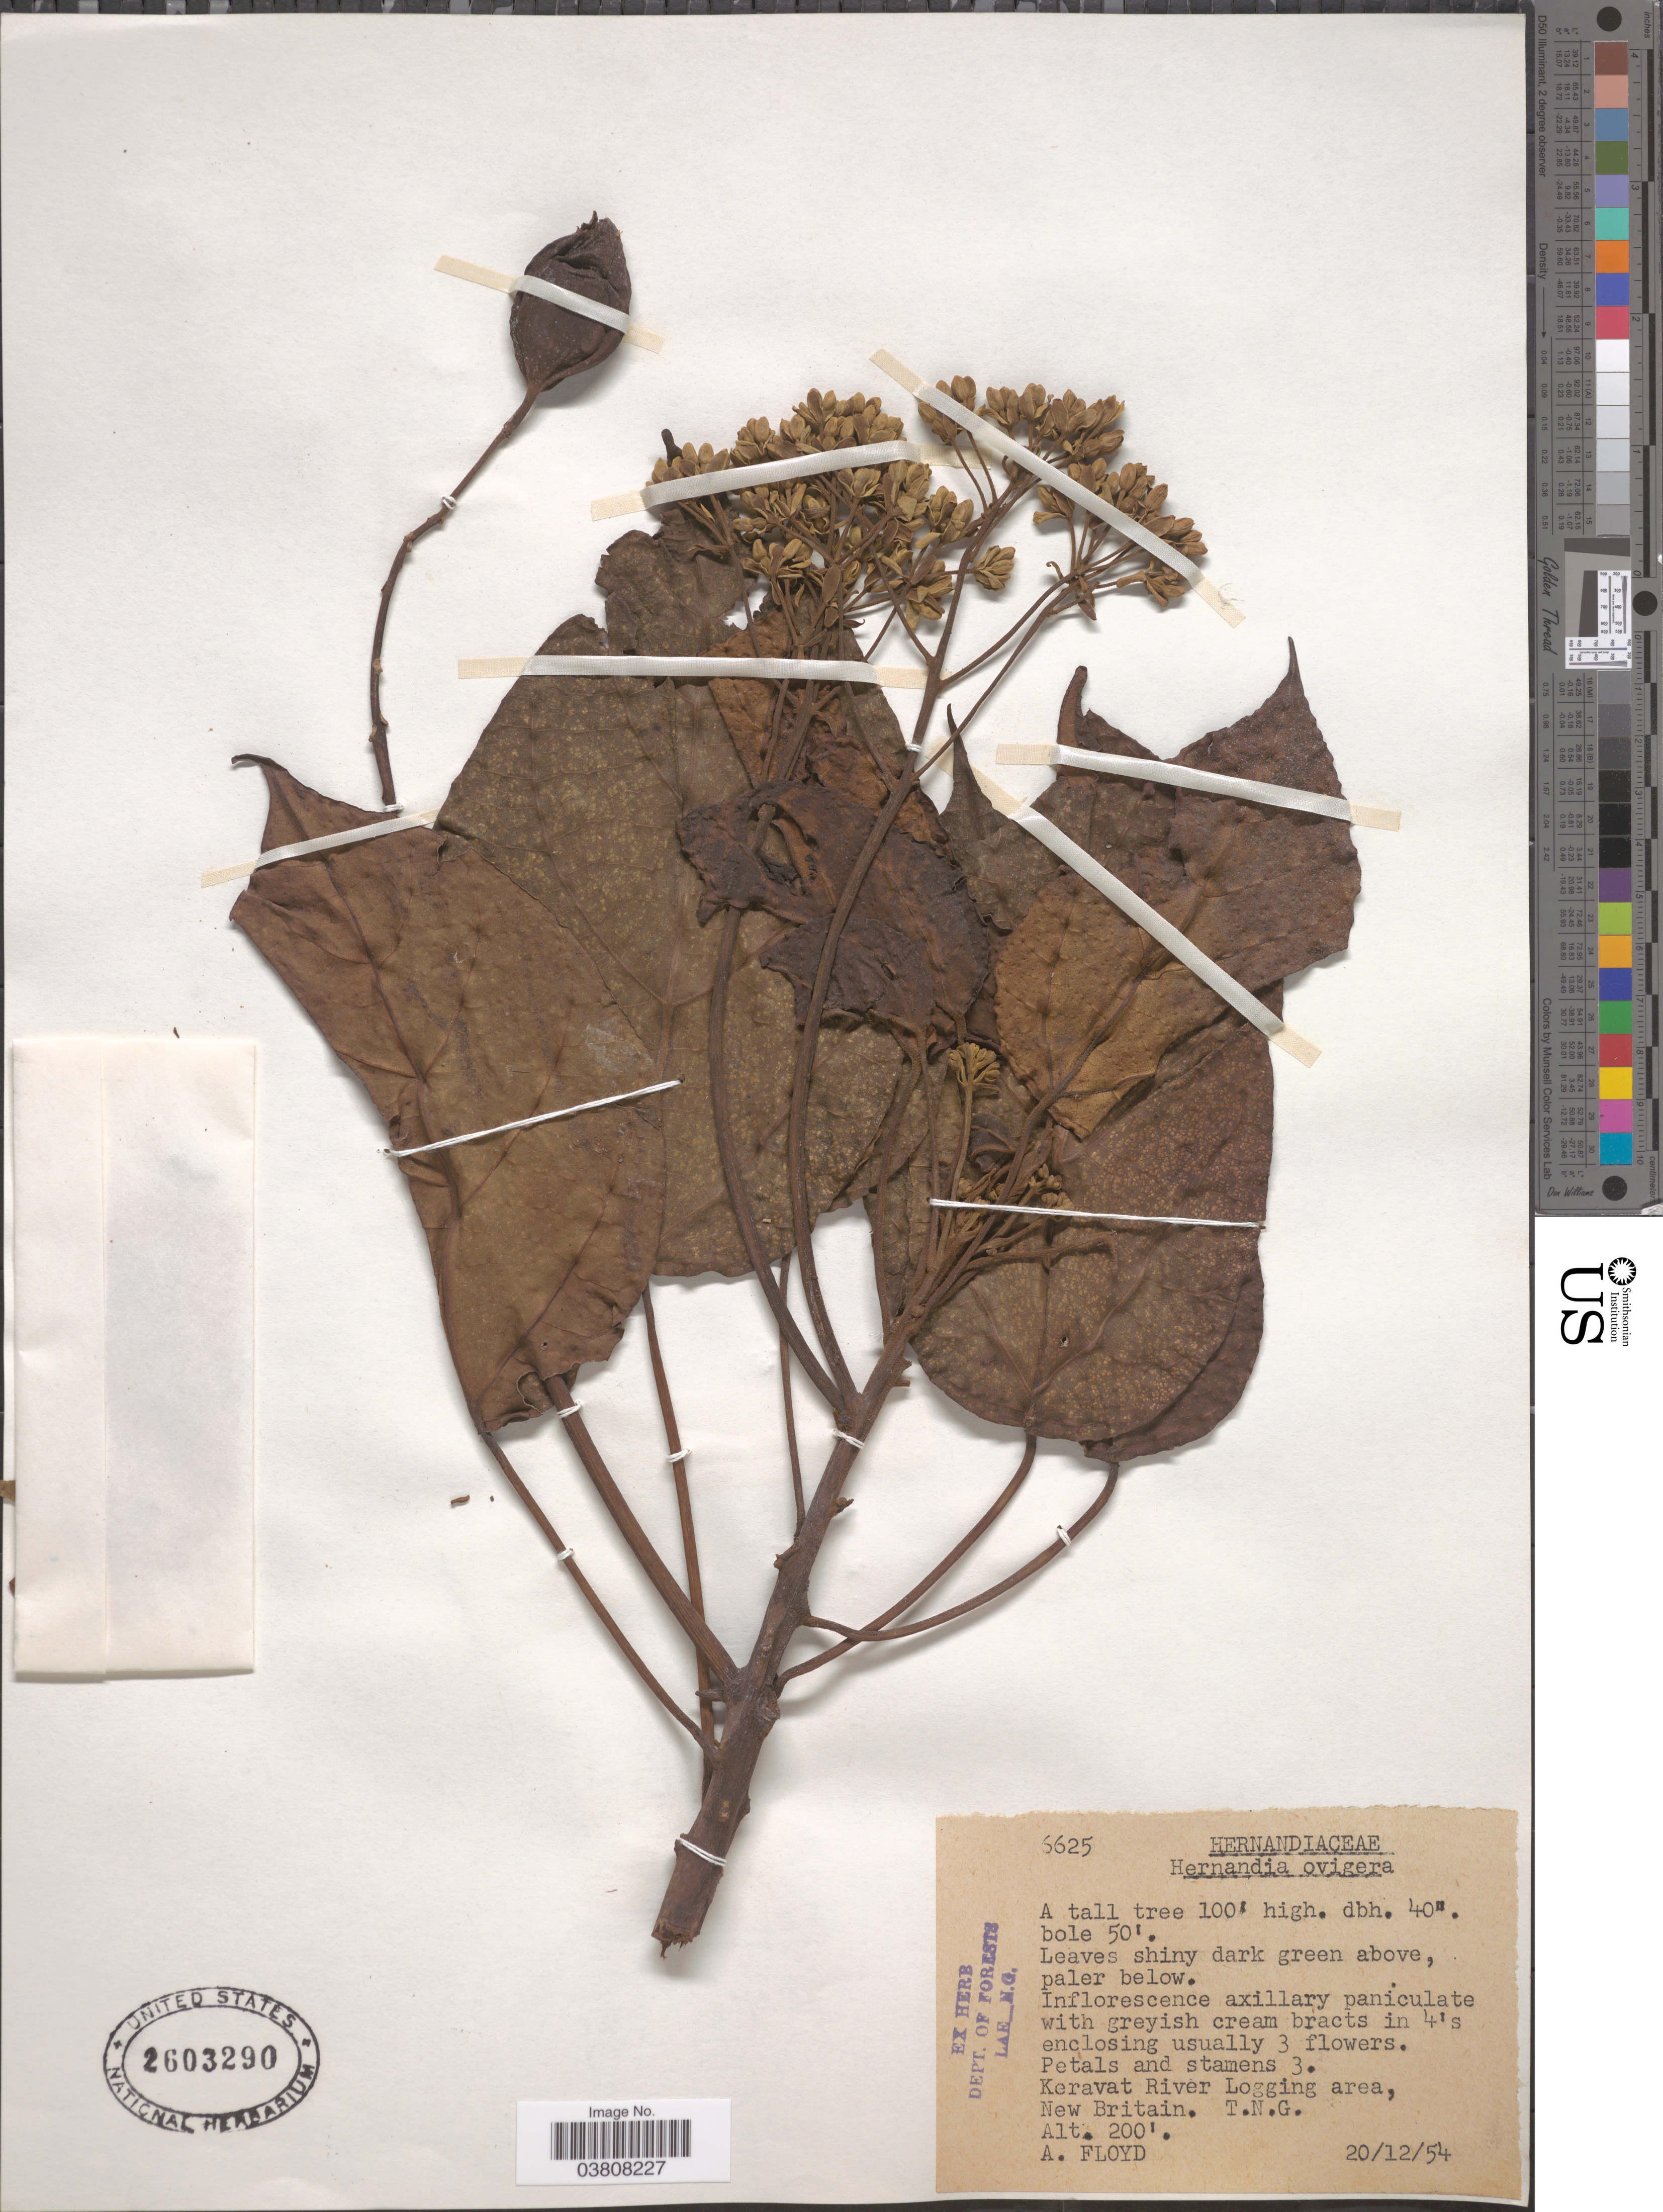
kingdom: Plantae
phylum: Tracheophyta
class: Magnoliopsida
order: Laurales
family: Hernandiaceae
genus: Hernandia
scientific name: Hernandia ovigera var. stokesi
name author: F. Br.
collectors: A. Floyd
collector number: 6625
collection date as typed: Transcribed d/m/y: 20/12/54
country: Papua New Guinea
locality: Keravat River Logging area, New Britain. T.N.G.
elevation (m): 61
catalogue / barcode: US 2603290